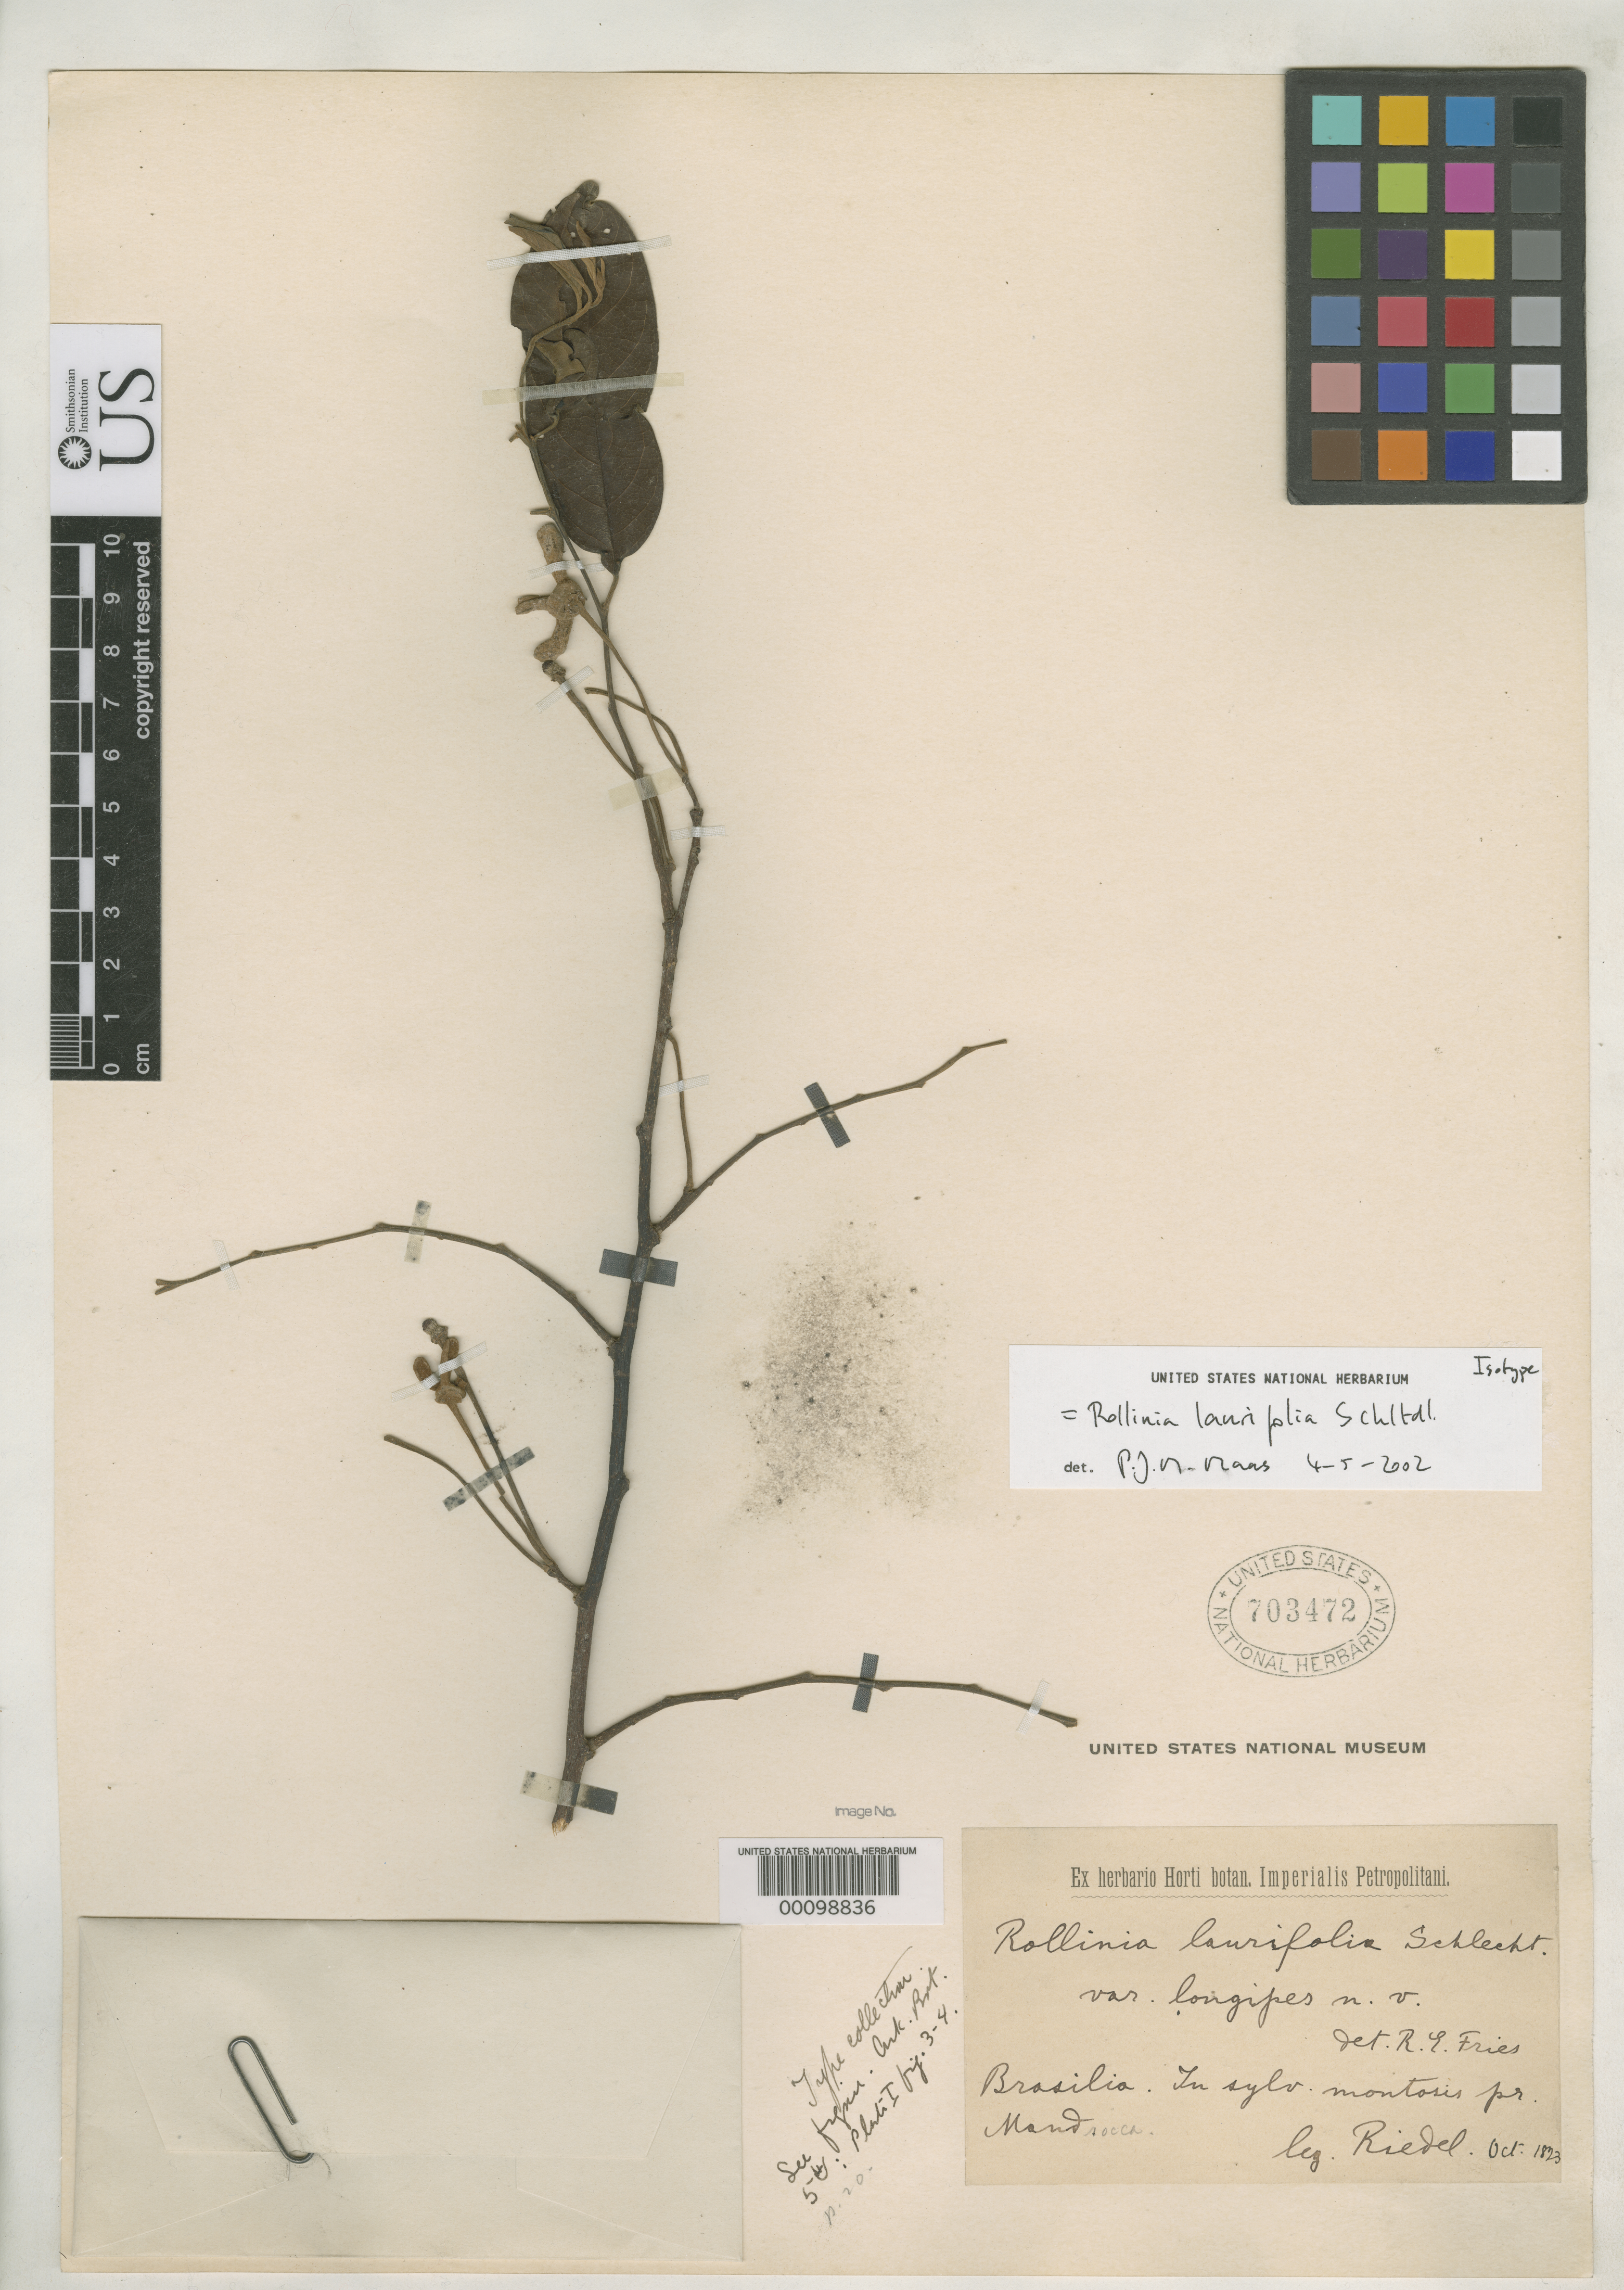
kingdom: Plantae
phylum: Tracheophyta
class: Magnoliopsida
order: Magnoliales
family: Annonaceae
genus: Rollinia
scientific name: Rollinia laurifolia var. longipes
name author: R.E. Fr.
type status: Isotype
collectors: L. Riedel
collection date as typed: Oct 1823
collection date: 1823-10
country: Brazil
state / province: Rio de Janeiro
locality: Near Mandiocca.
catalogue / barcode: US 703472